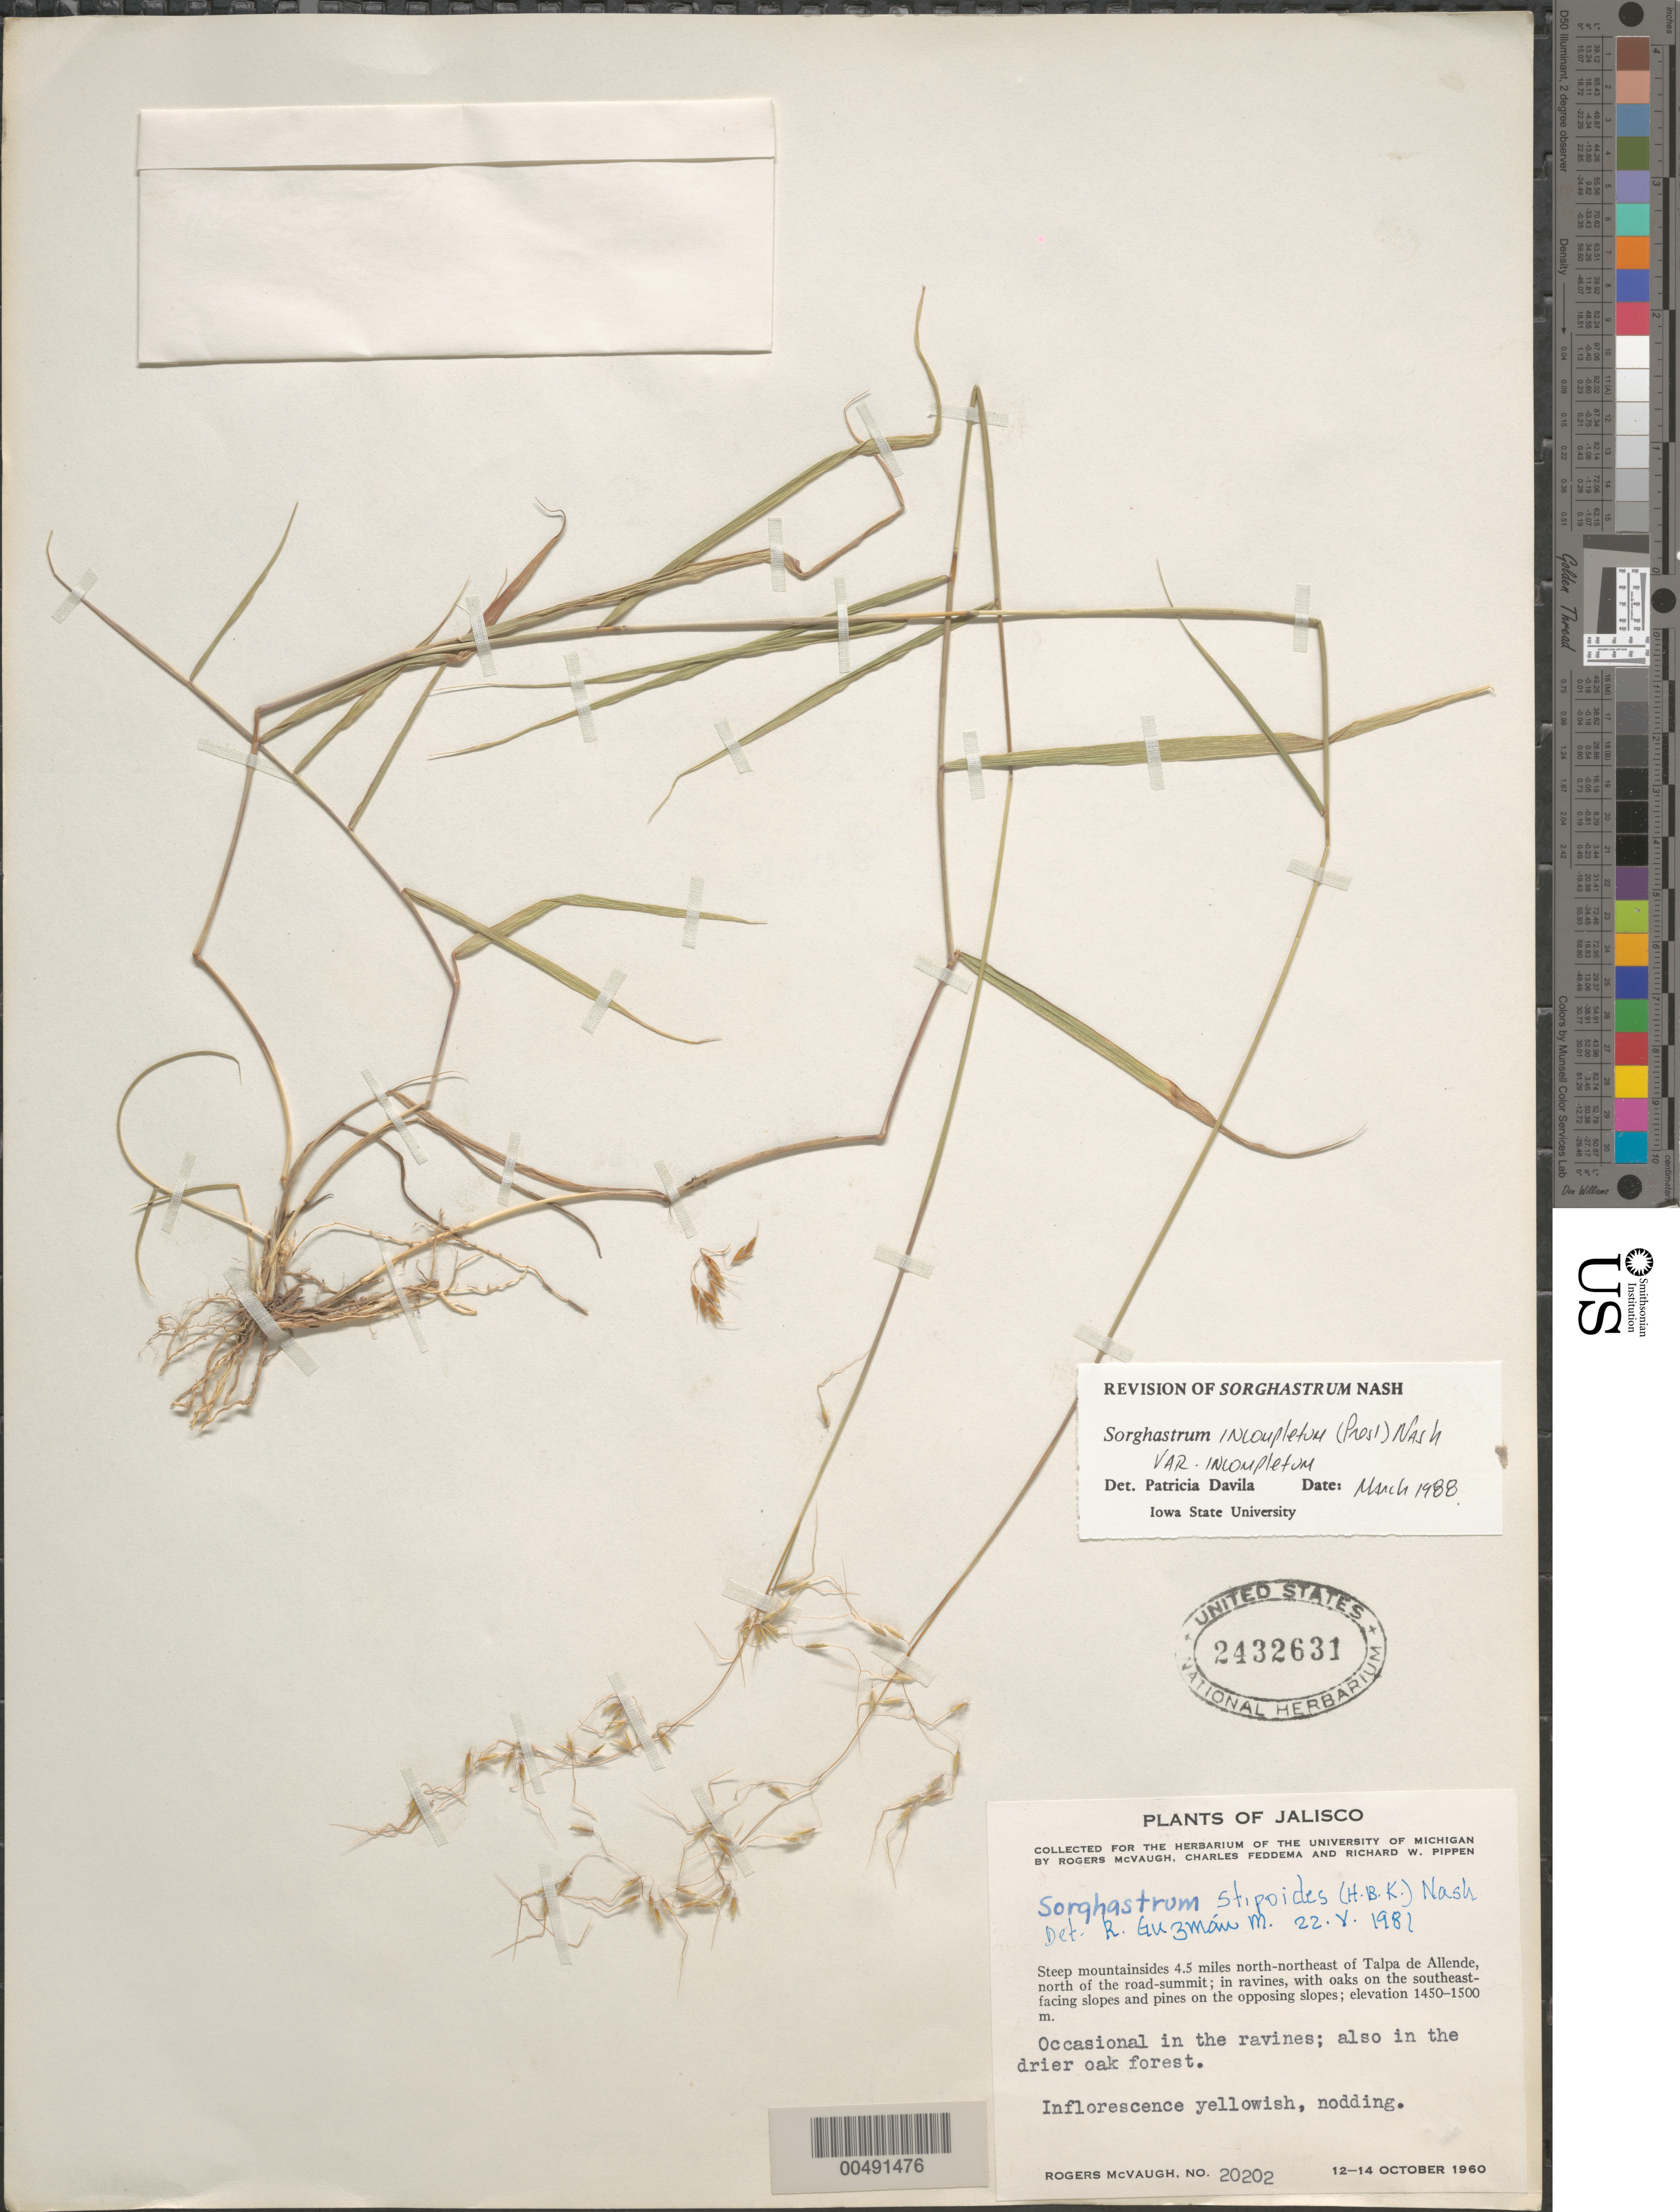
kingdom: Plantae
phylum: Tracheophyta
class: Liliopsida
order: Poales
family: Poaceae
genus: Sorghastrum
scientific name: Sorghastrum incompletum var. incompletum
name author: (J. Presl) Nash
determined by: Dávila, P. D.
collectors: R. McVaugh, C. Feddema & R. W. Pippen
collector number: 20202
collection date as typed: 12 Oct 1960 to 14 Oct 1960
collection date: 1960-10-12/1960-10-14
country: Mexico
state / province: Jalisco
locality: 4.5 mi NNE of Talpa de Allende, N of the road-summit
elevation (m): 1450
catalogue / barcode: US 2432631